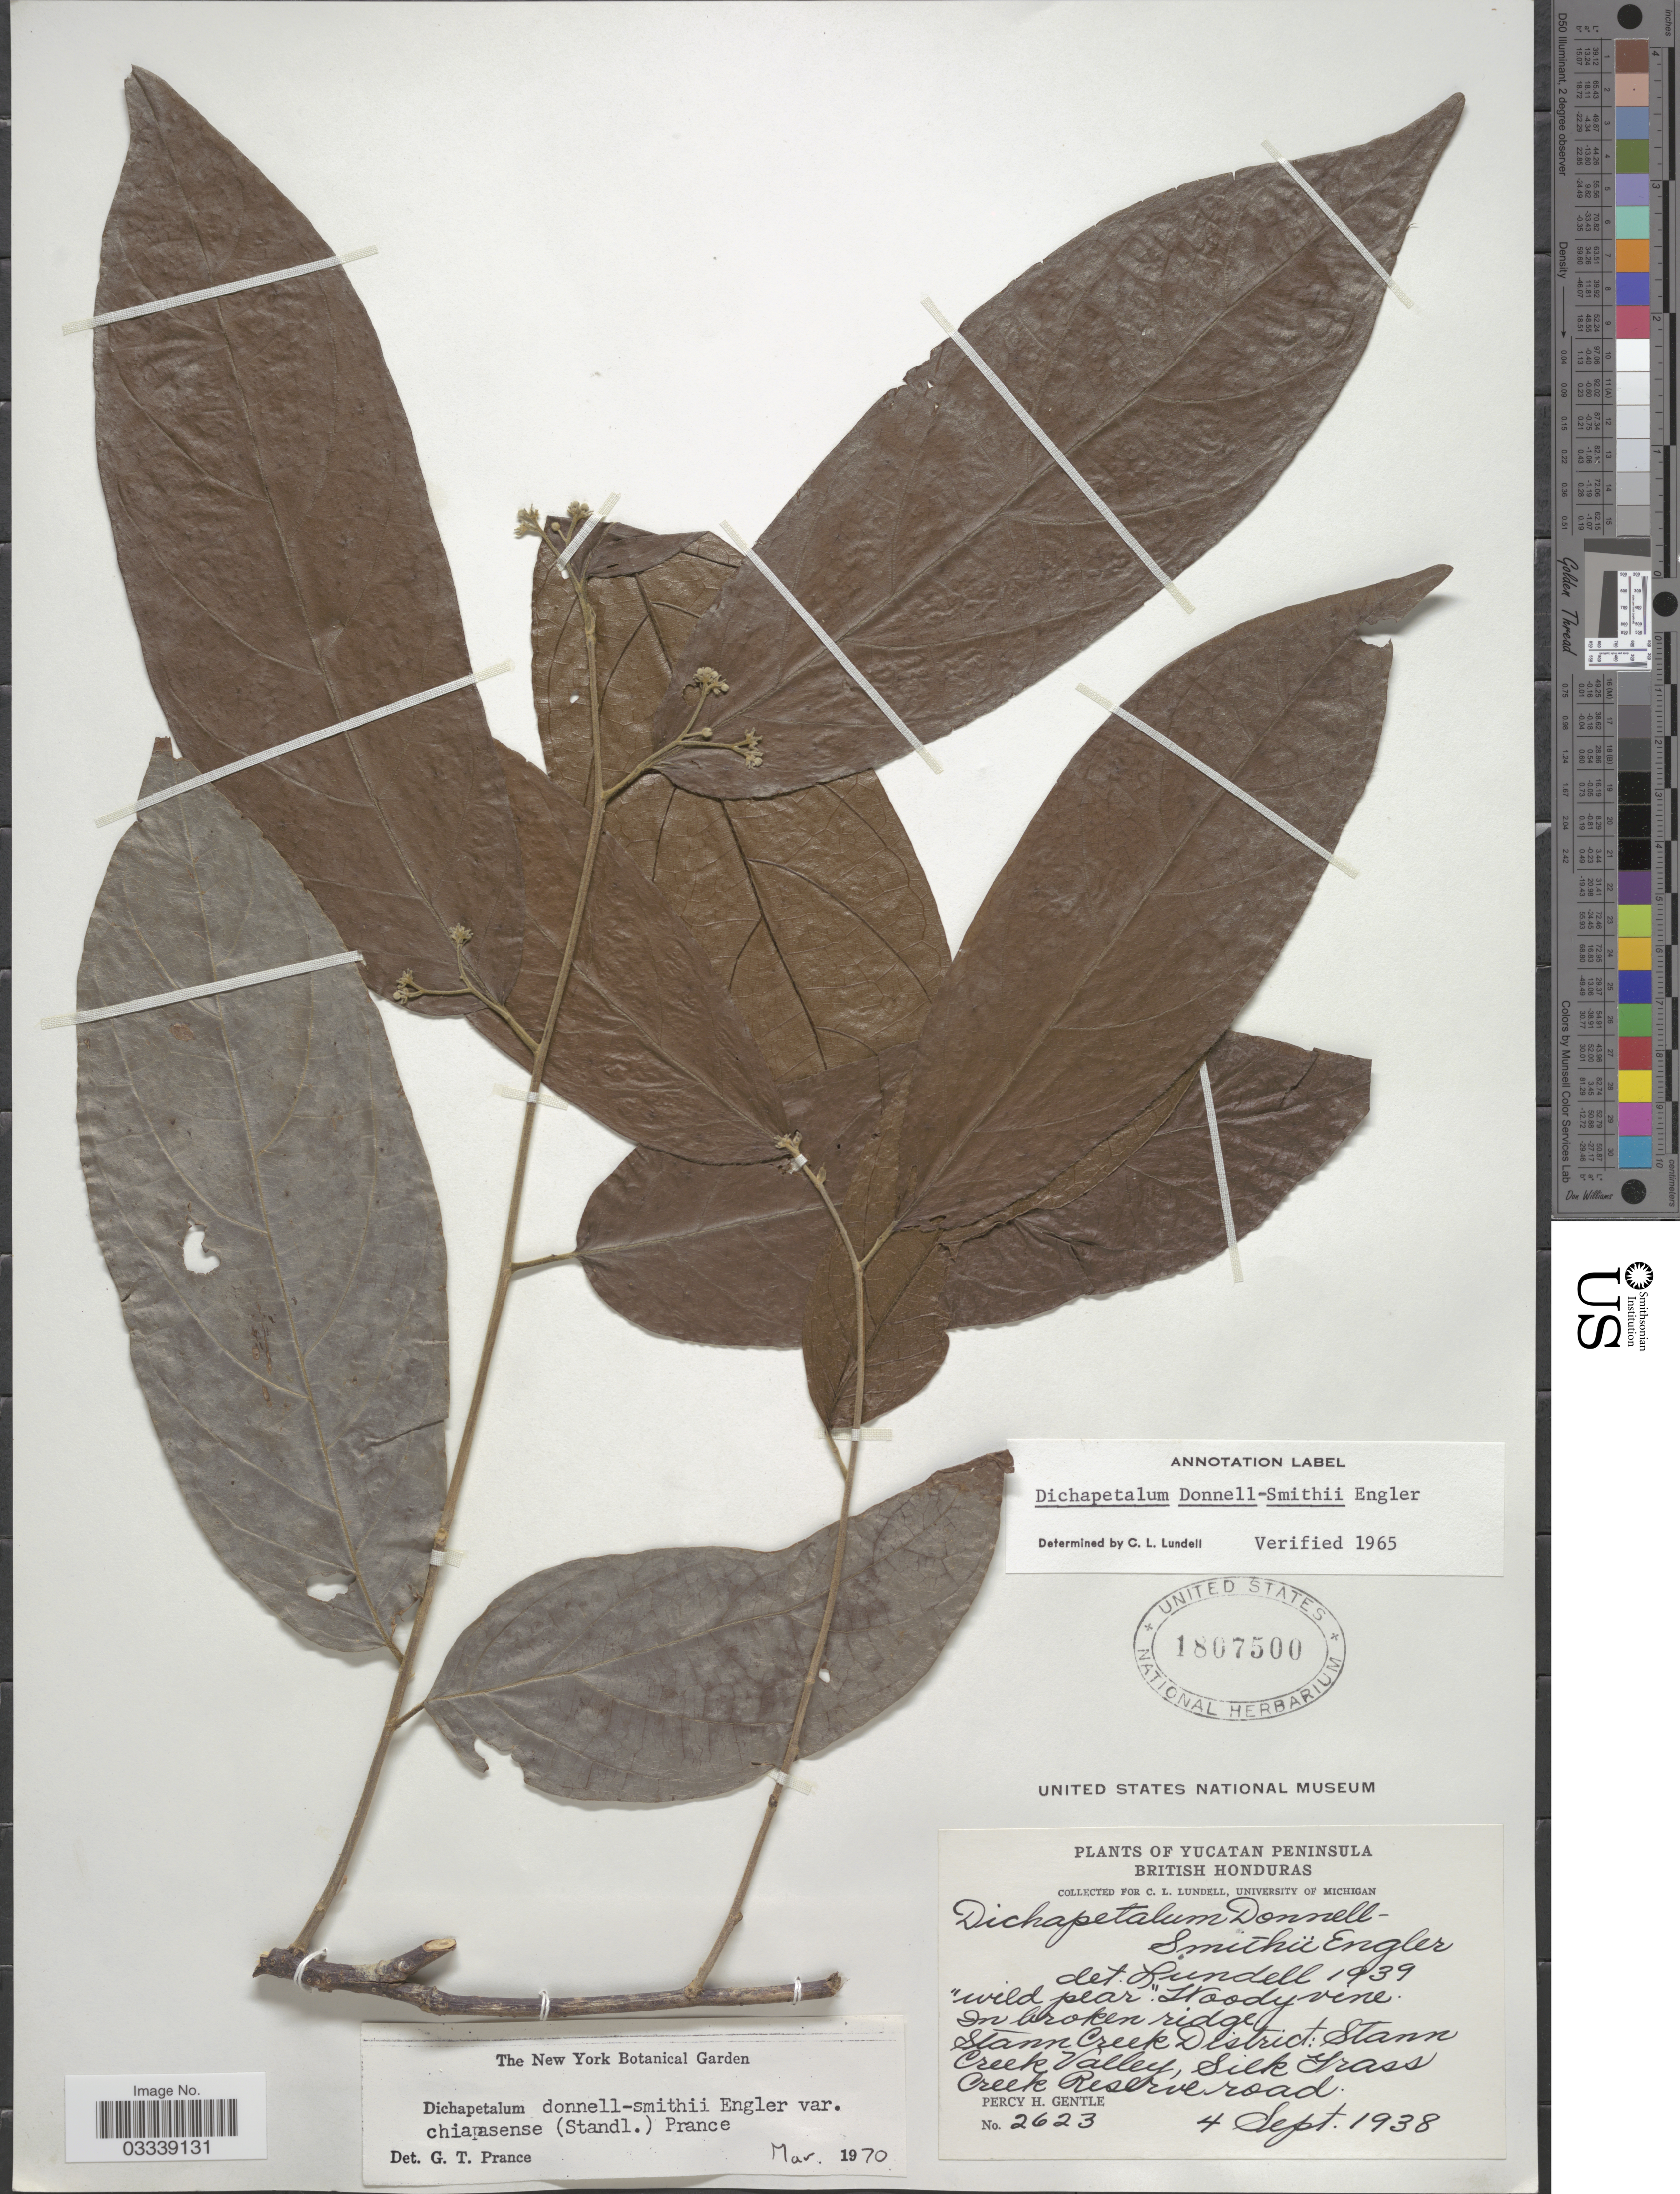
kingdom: Plantae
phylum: Tracheophyta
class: Magnoliopsida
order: Malpighiales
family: Dichapetalaceae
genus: Dichapetalum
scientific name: Dichapetalum donnell-smithii var. chiapasense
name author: (Standl.) Prance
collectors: P. H. Gentle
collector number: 2623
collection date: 1938-09-04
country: Belize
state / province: Stann Creek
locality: Yucatan Peninsula. British Honduras. Stann Creek District: Stann Creek Valley, Silk Grass Creek Reserve road.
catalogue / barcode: US 1807500